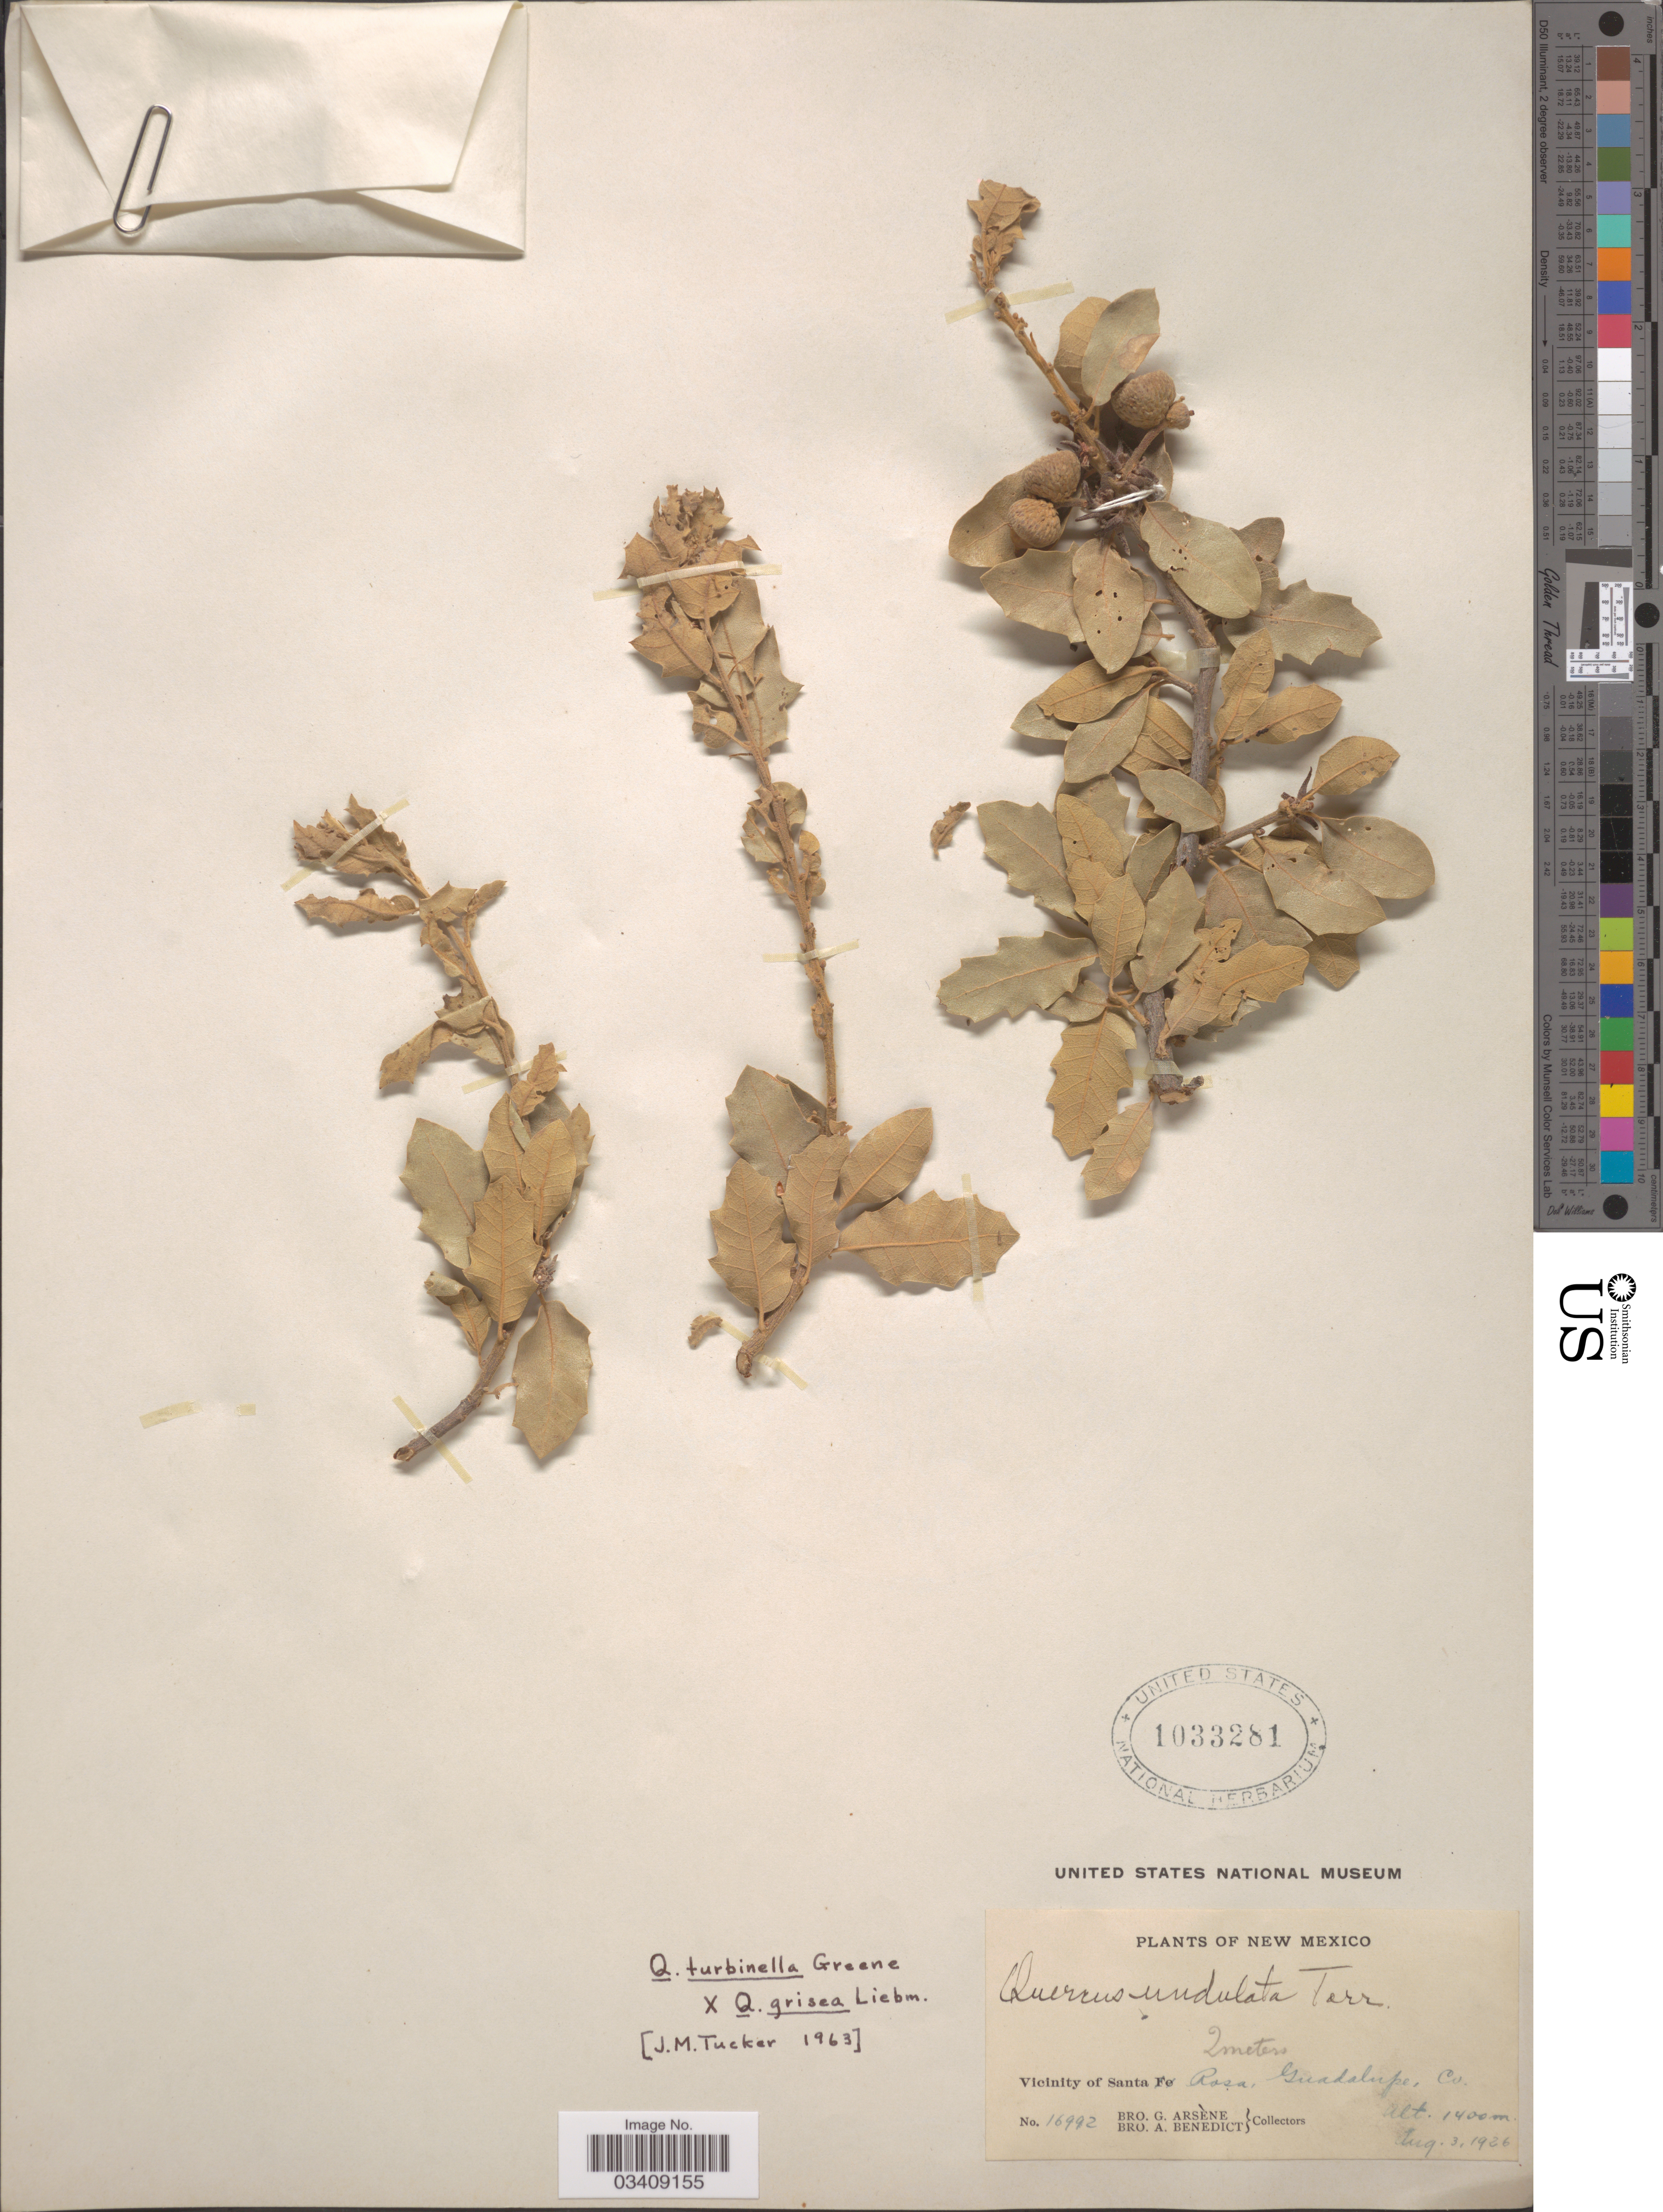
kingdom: Plantae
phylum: Tracheophyta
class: Magnoliopsida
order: Fagales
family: Fagaceae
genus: Quercus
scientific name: Quercus turbinella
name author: Greene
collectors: Bro. G. Arsène & Bro. A. Benedict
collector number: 16992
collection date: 1926-08-03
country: United States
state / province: New Mexico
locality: Vicinity of Santa Rosa, Guadalupe Co.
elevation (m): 1400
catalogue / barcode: US 1033281